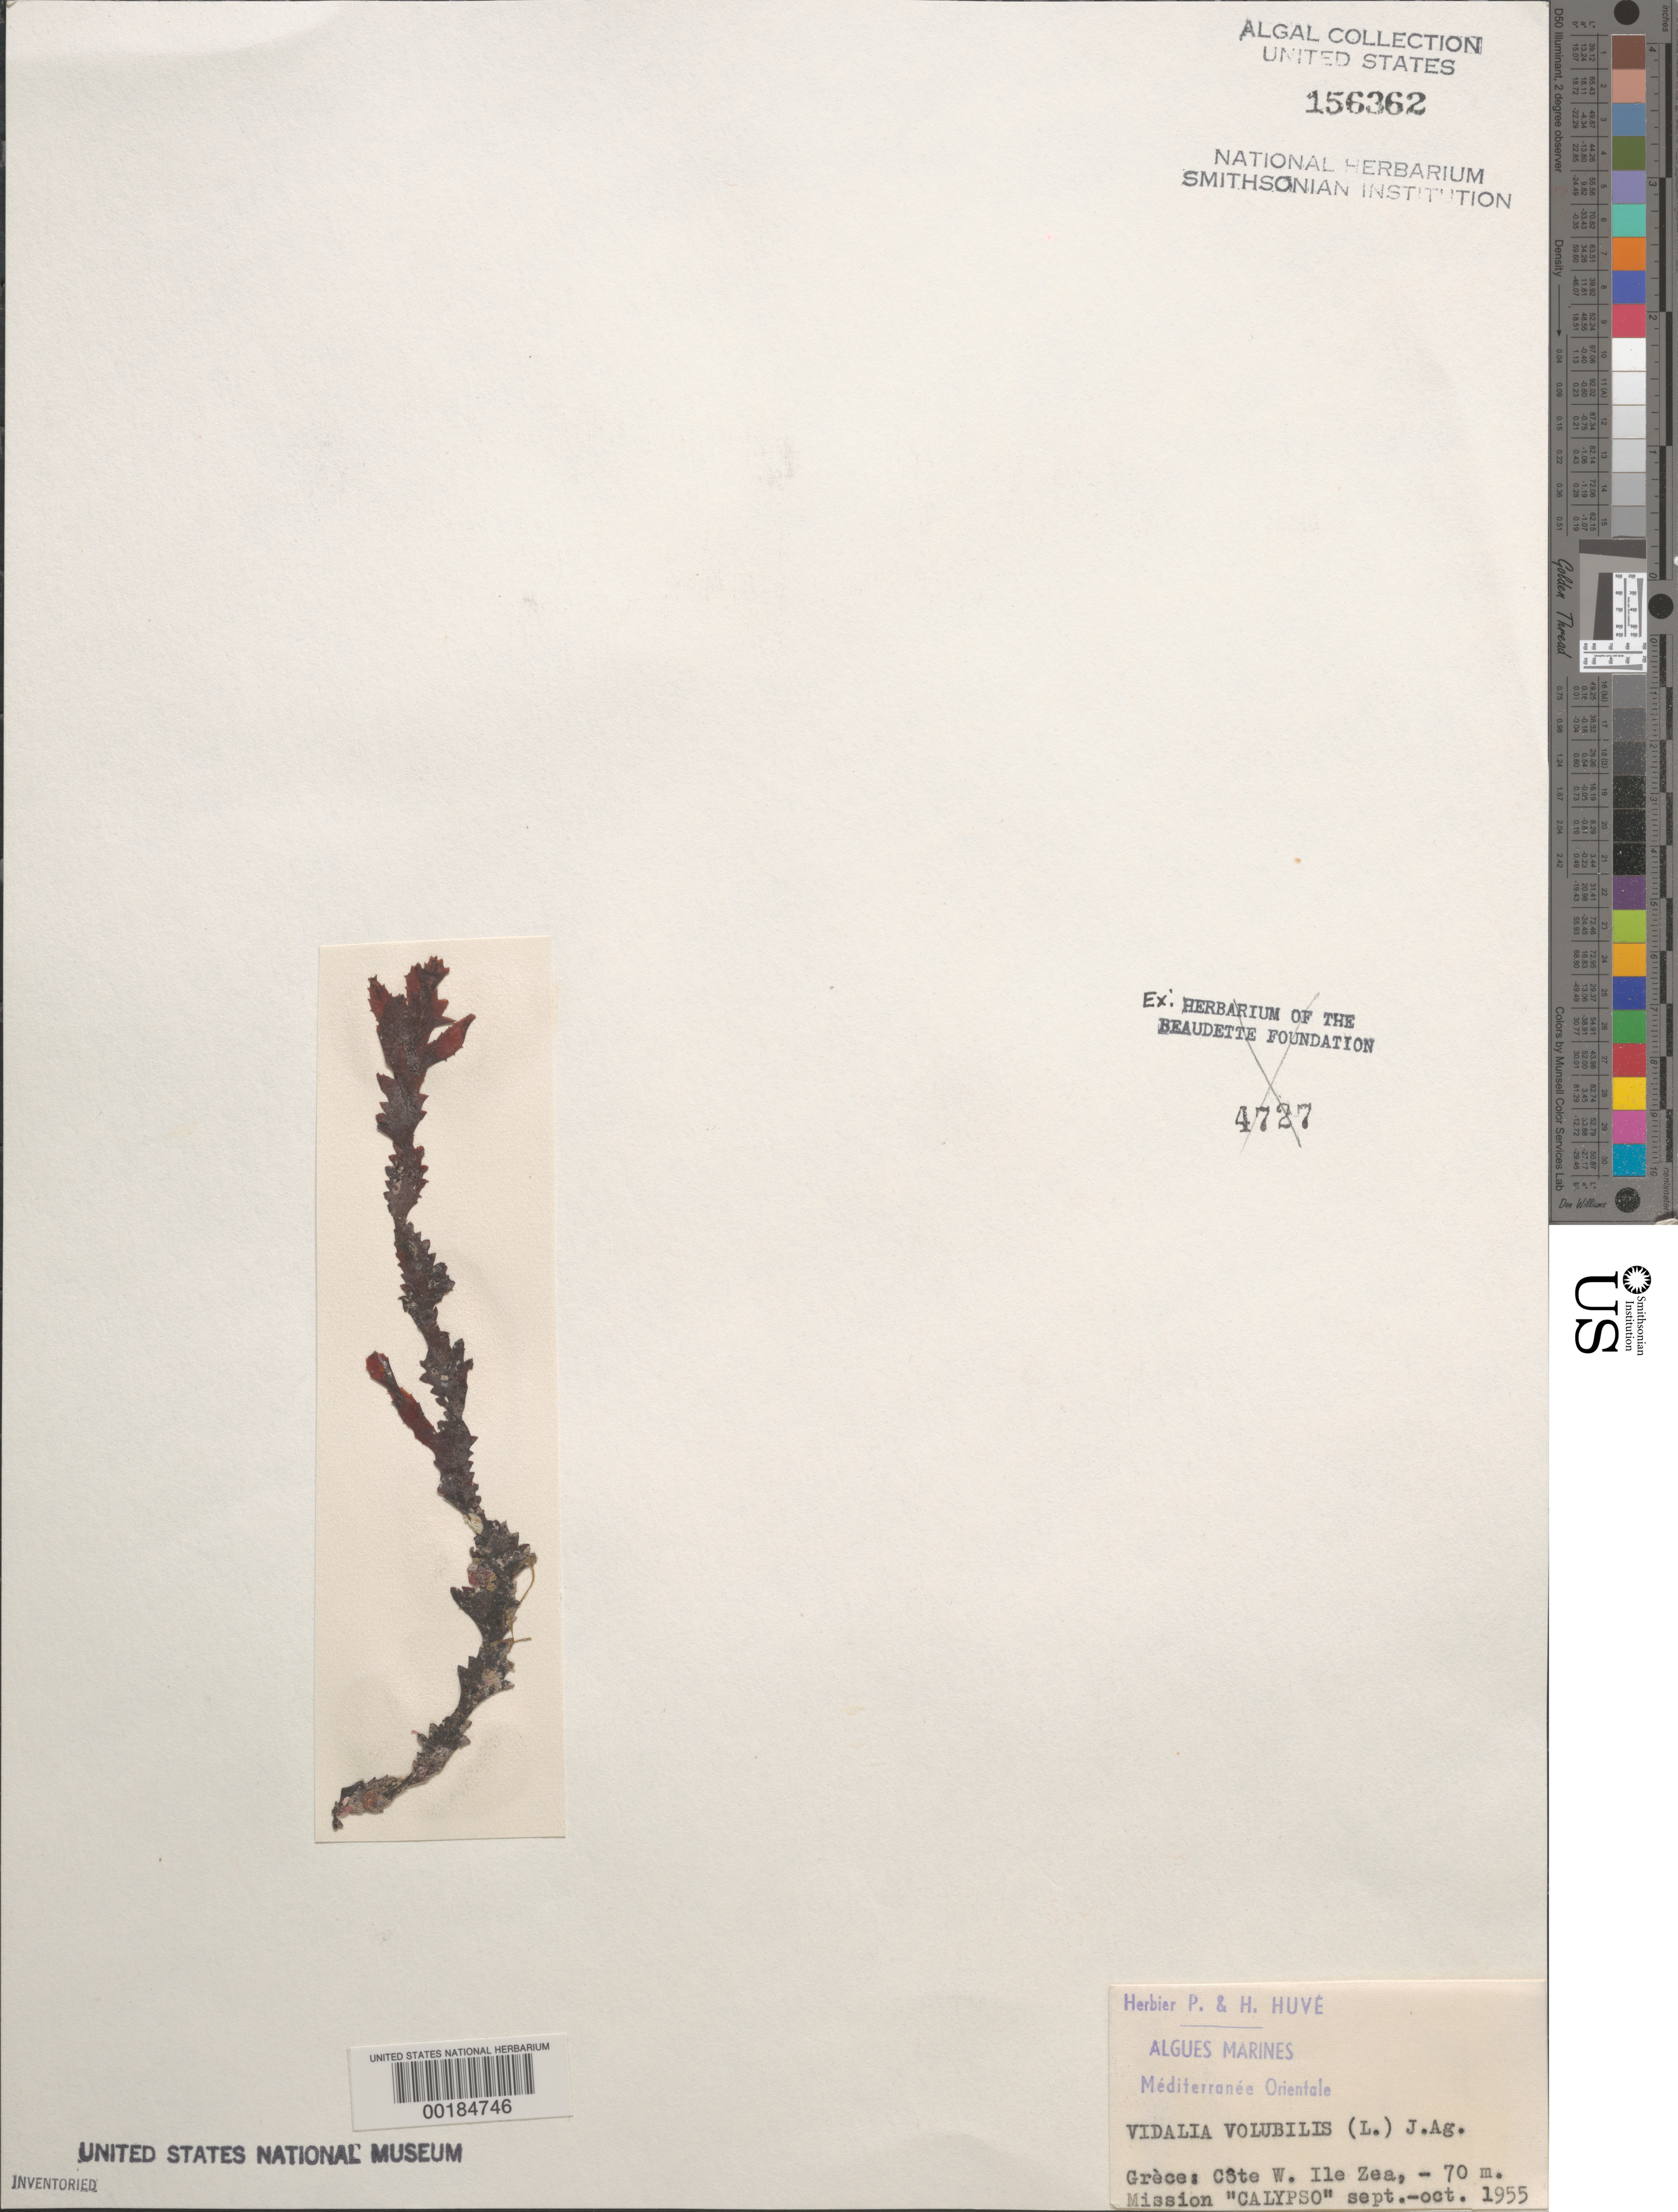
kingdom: Plantae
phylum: Rhodophyta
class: Florideophyceae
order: Ceramiales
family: Rhodomelaceae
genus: Osmundaria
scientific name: Osmundaria volubilis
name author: (L.) R.E. Norris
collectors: P. Huve & H. Huve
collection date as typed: Sep 1955 TO -- Oct 1955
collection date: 1955-09/1955-10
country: Greece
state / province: South Aegean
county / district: Cyclades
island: Kea Island (Zea Island)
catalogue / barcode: US 156362